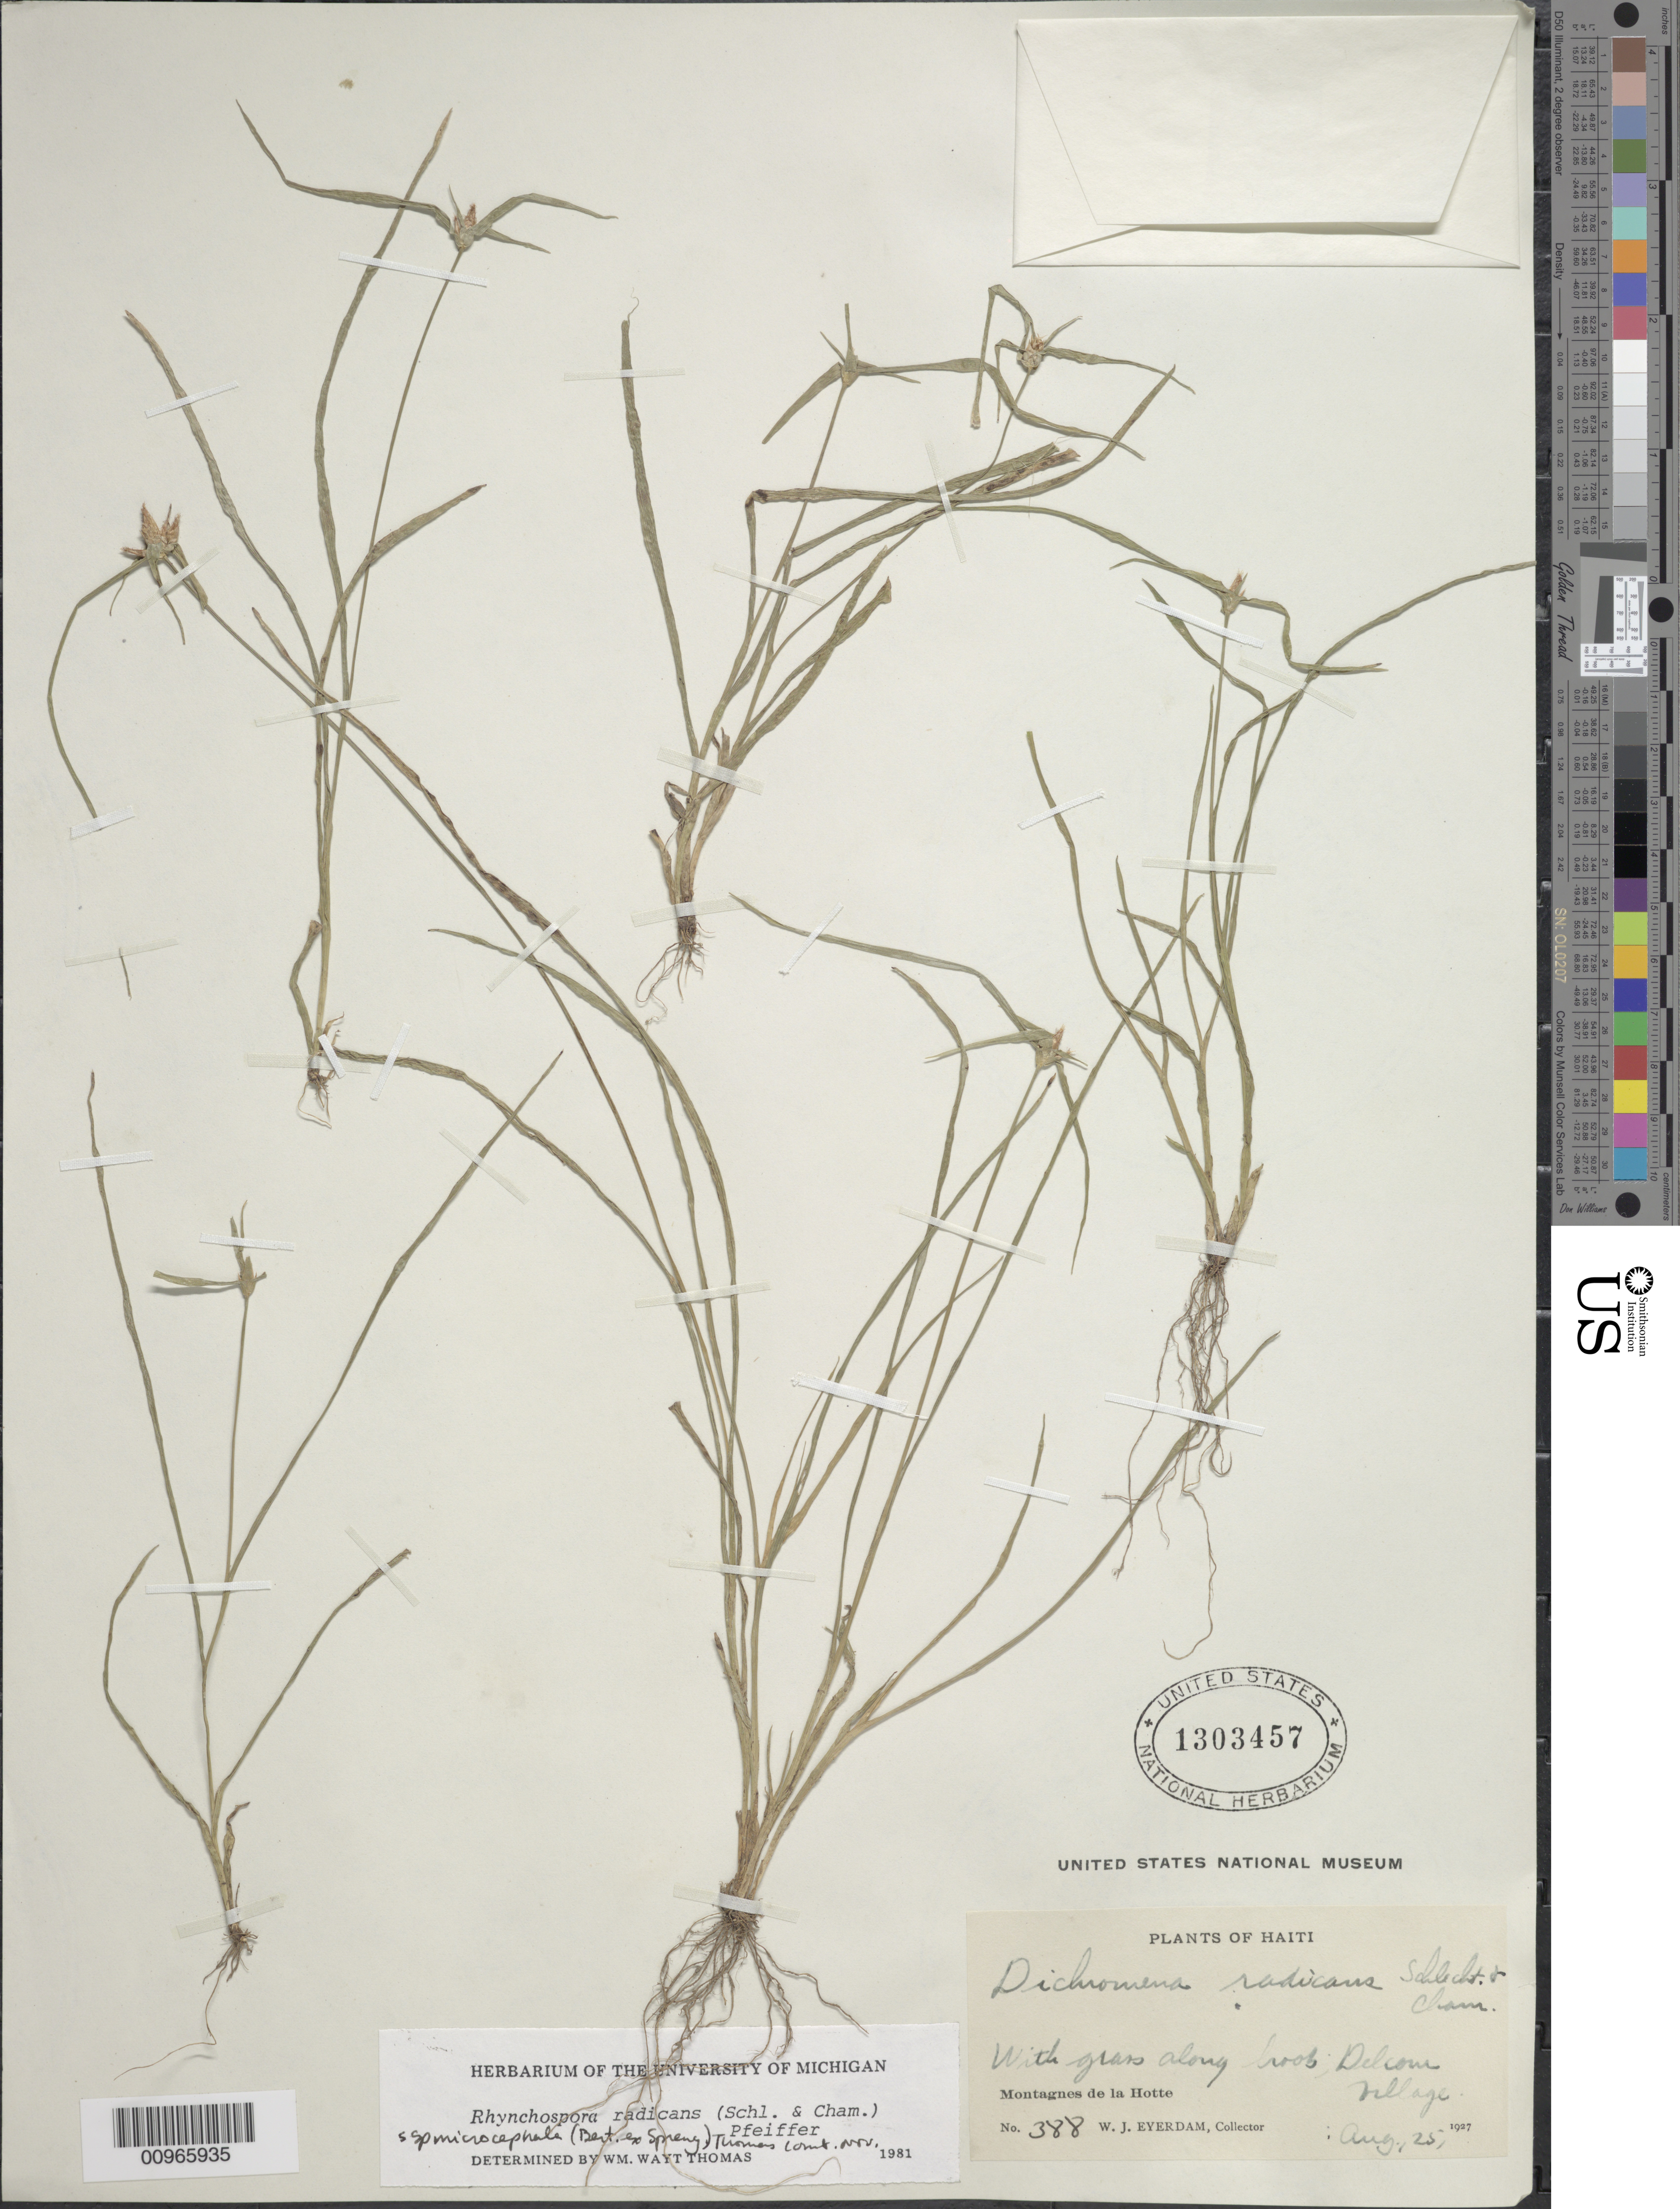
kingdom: Plantae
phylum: Tracheophyta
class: Liliopsida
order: Poales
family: Cyperaceae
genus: Rhynchospora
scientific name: Rhynchospora radicans subsp. microcephala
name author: (Bertero ex Spreng.) W.W. Thomas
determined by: Thomas, W. W., (NY), New York Botanical Garden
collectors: W. Everdam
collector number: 388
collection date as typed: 25 Aug 1927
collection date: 1927-08-25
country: Haiti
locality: Montagnes de la Hotte, Delcone Village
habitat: With grass along brook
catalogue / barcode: US 1303457